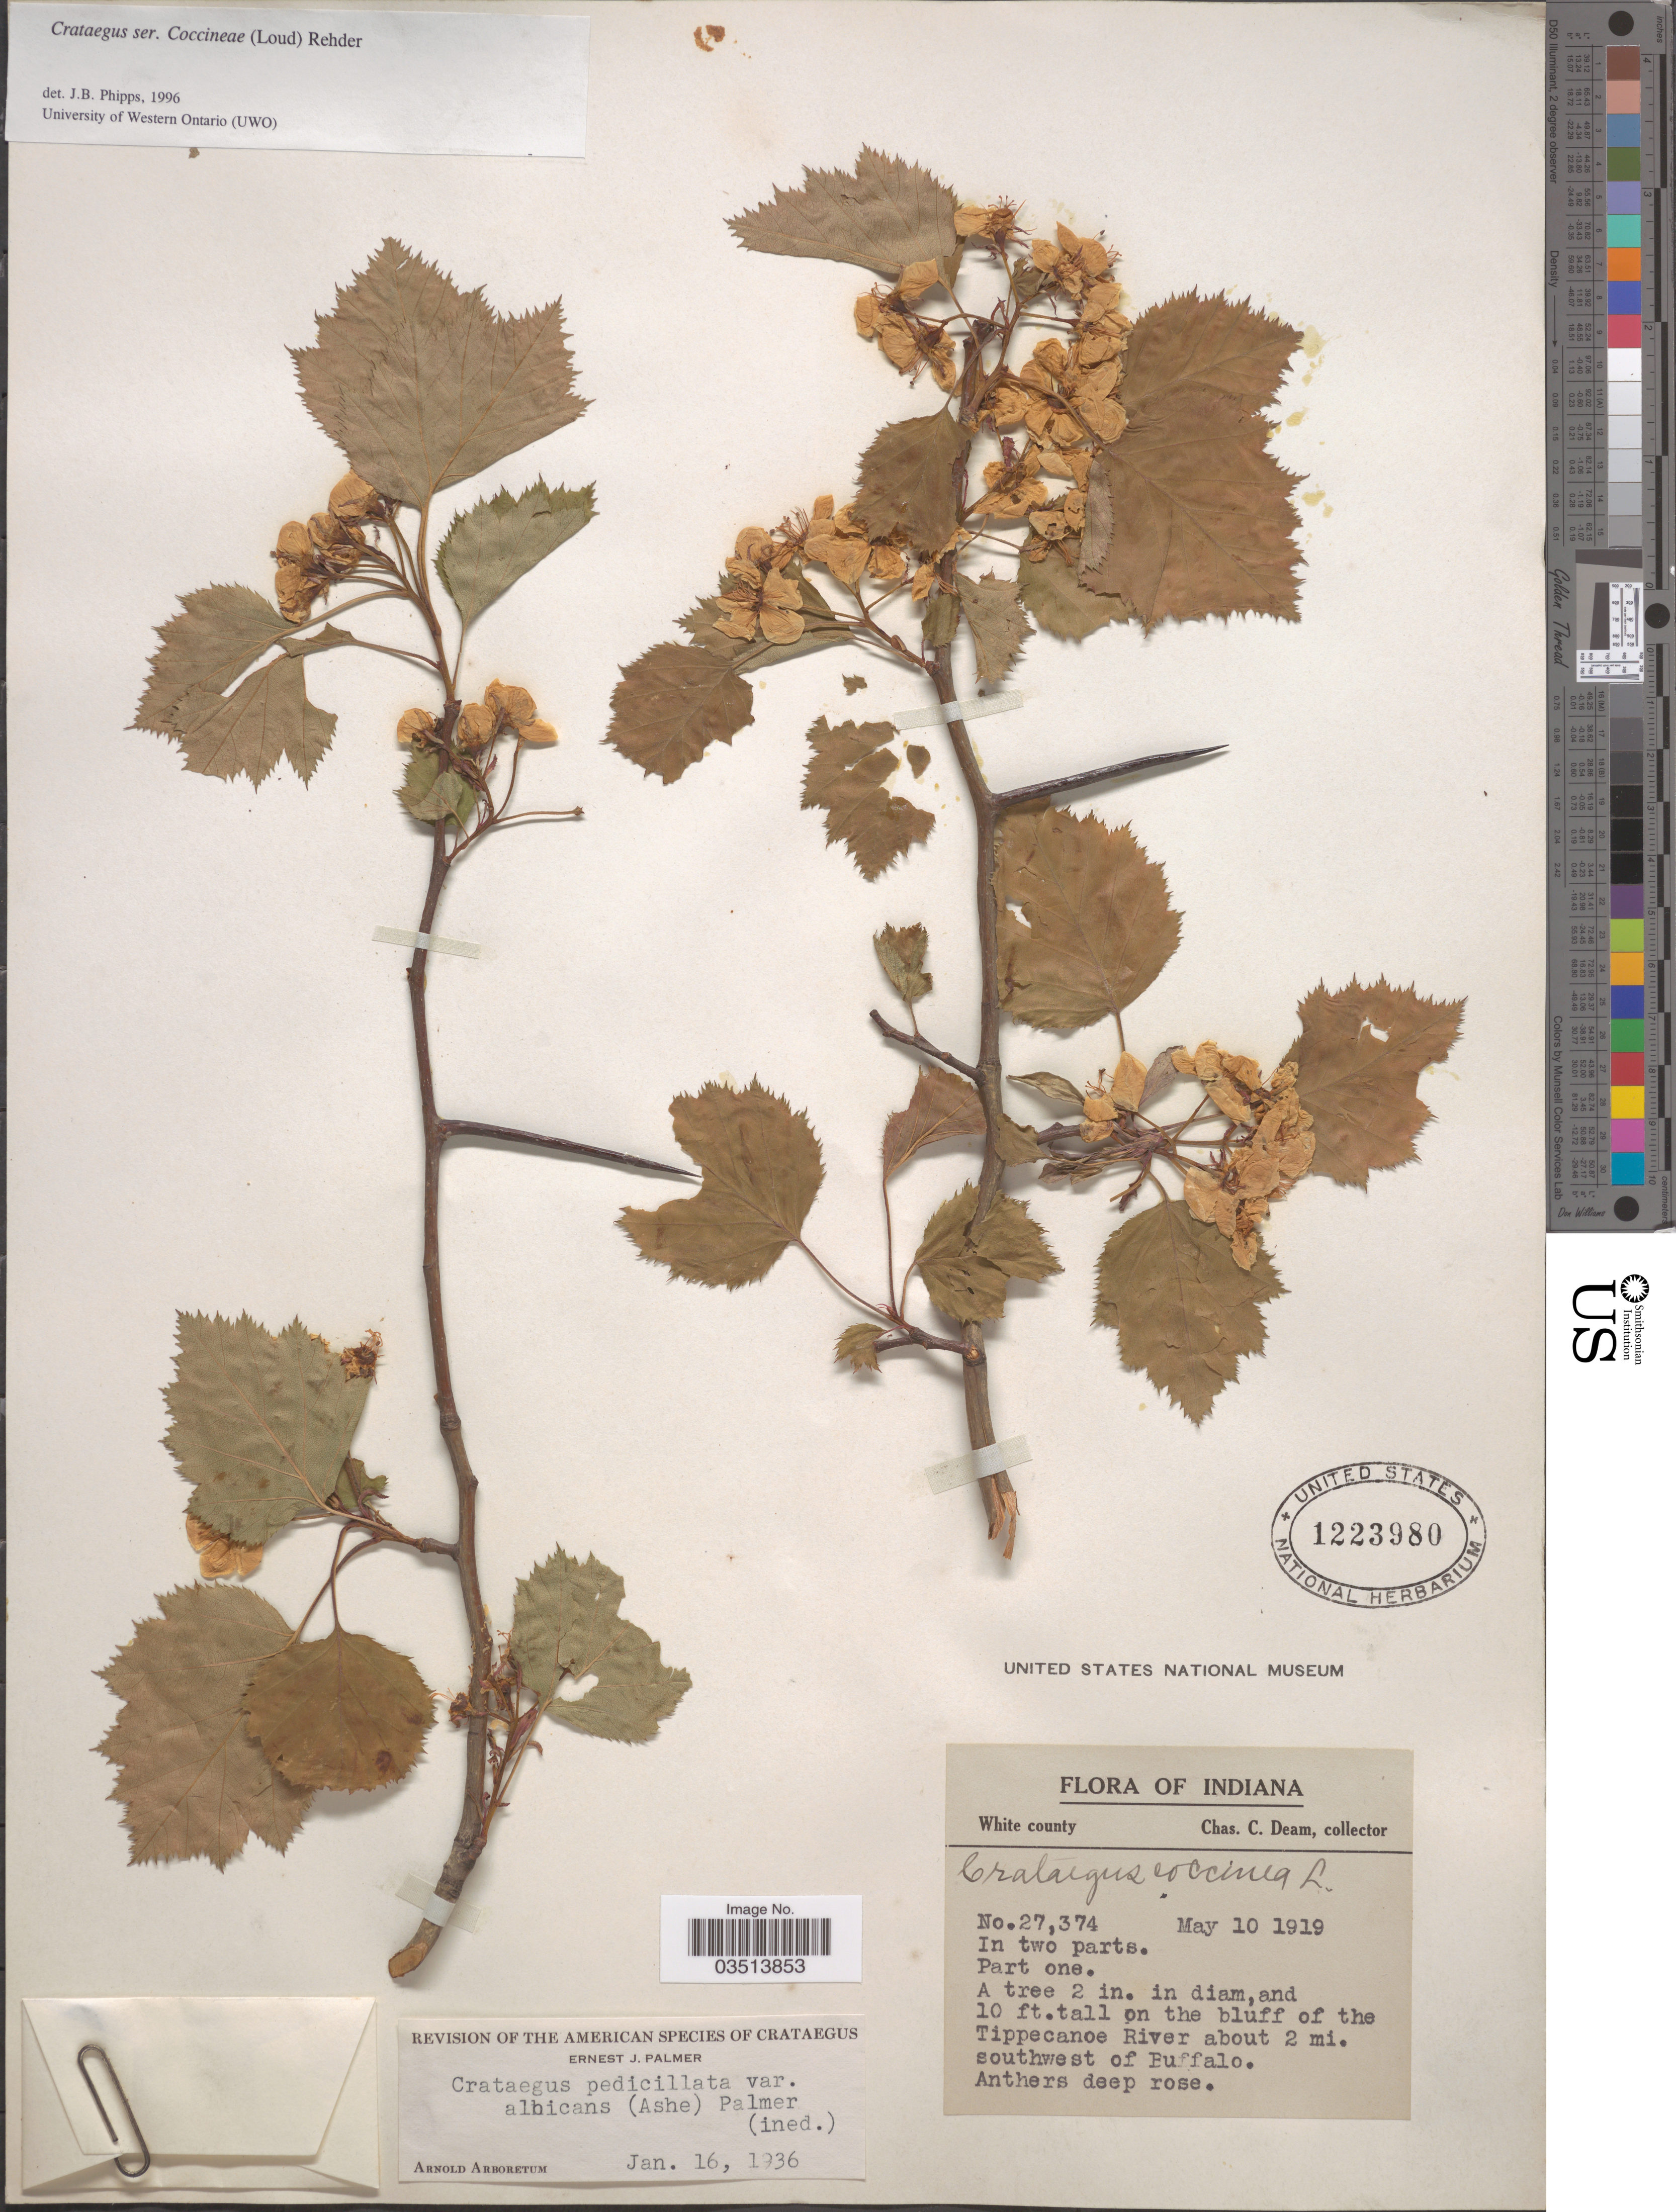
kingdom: Plantae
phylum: Tracheophyta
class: Magnoliopsida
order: Rosales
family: Rosaceae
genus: Crataegus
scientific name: Crataegus coccinea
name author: Ashe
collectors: C. C. Deam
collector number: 27374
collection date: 1919-05-10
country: United States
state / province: Indiana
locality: White county. On the bluff of the Tippecanoe River about 2 mi. southwest of Buffalo.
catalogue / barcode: US 1223980